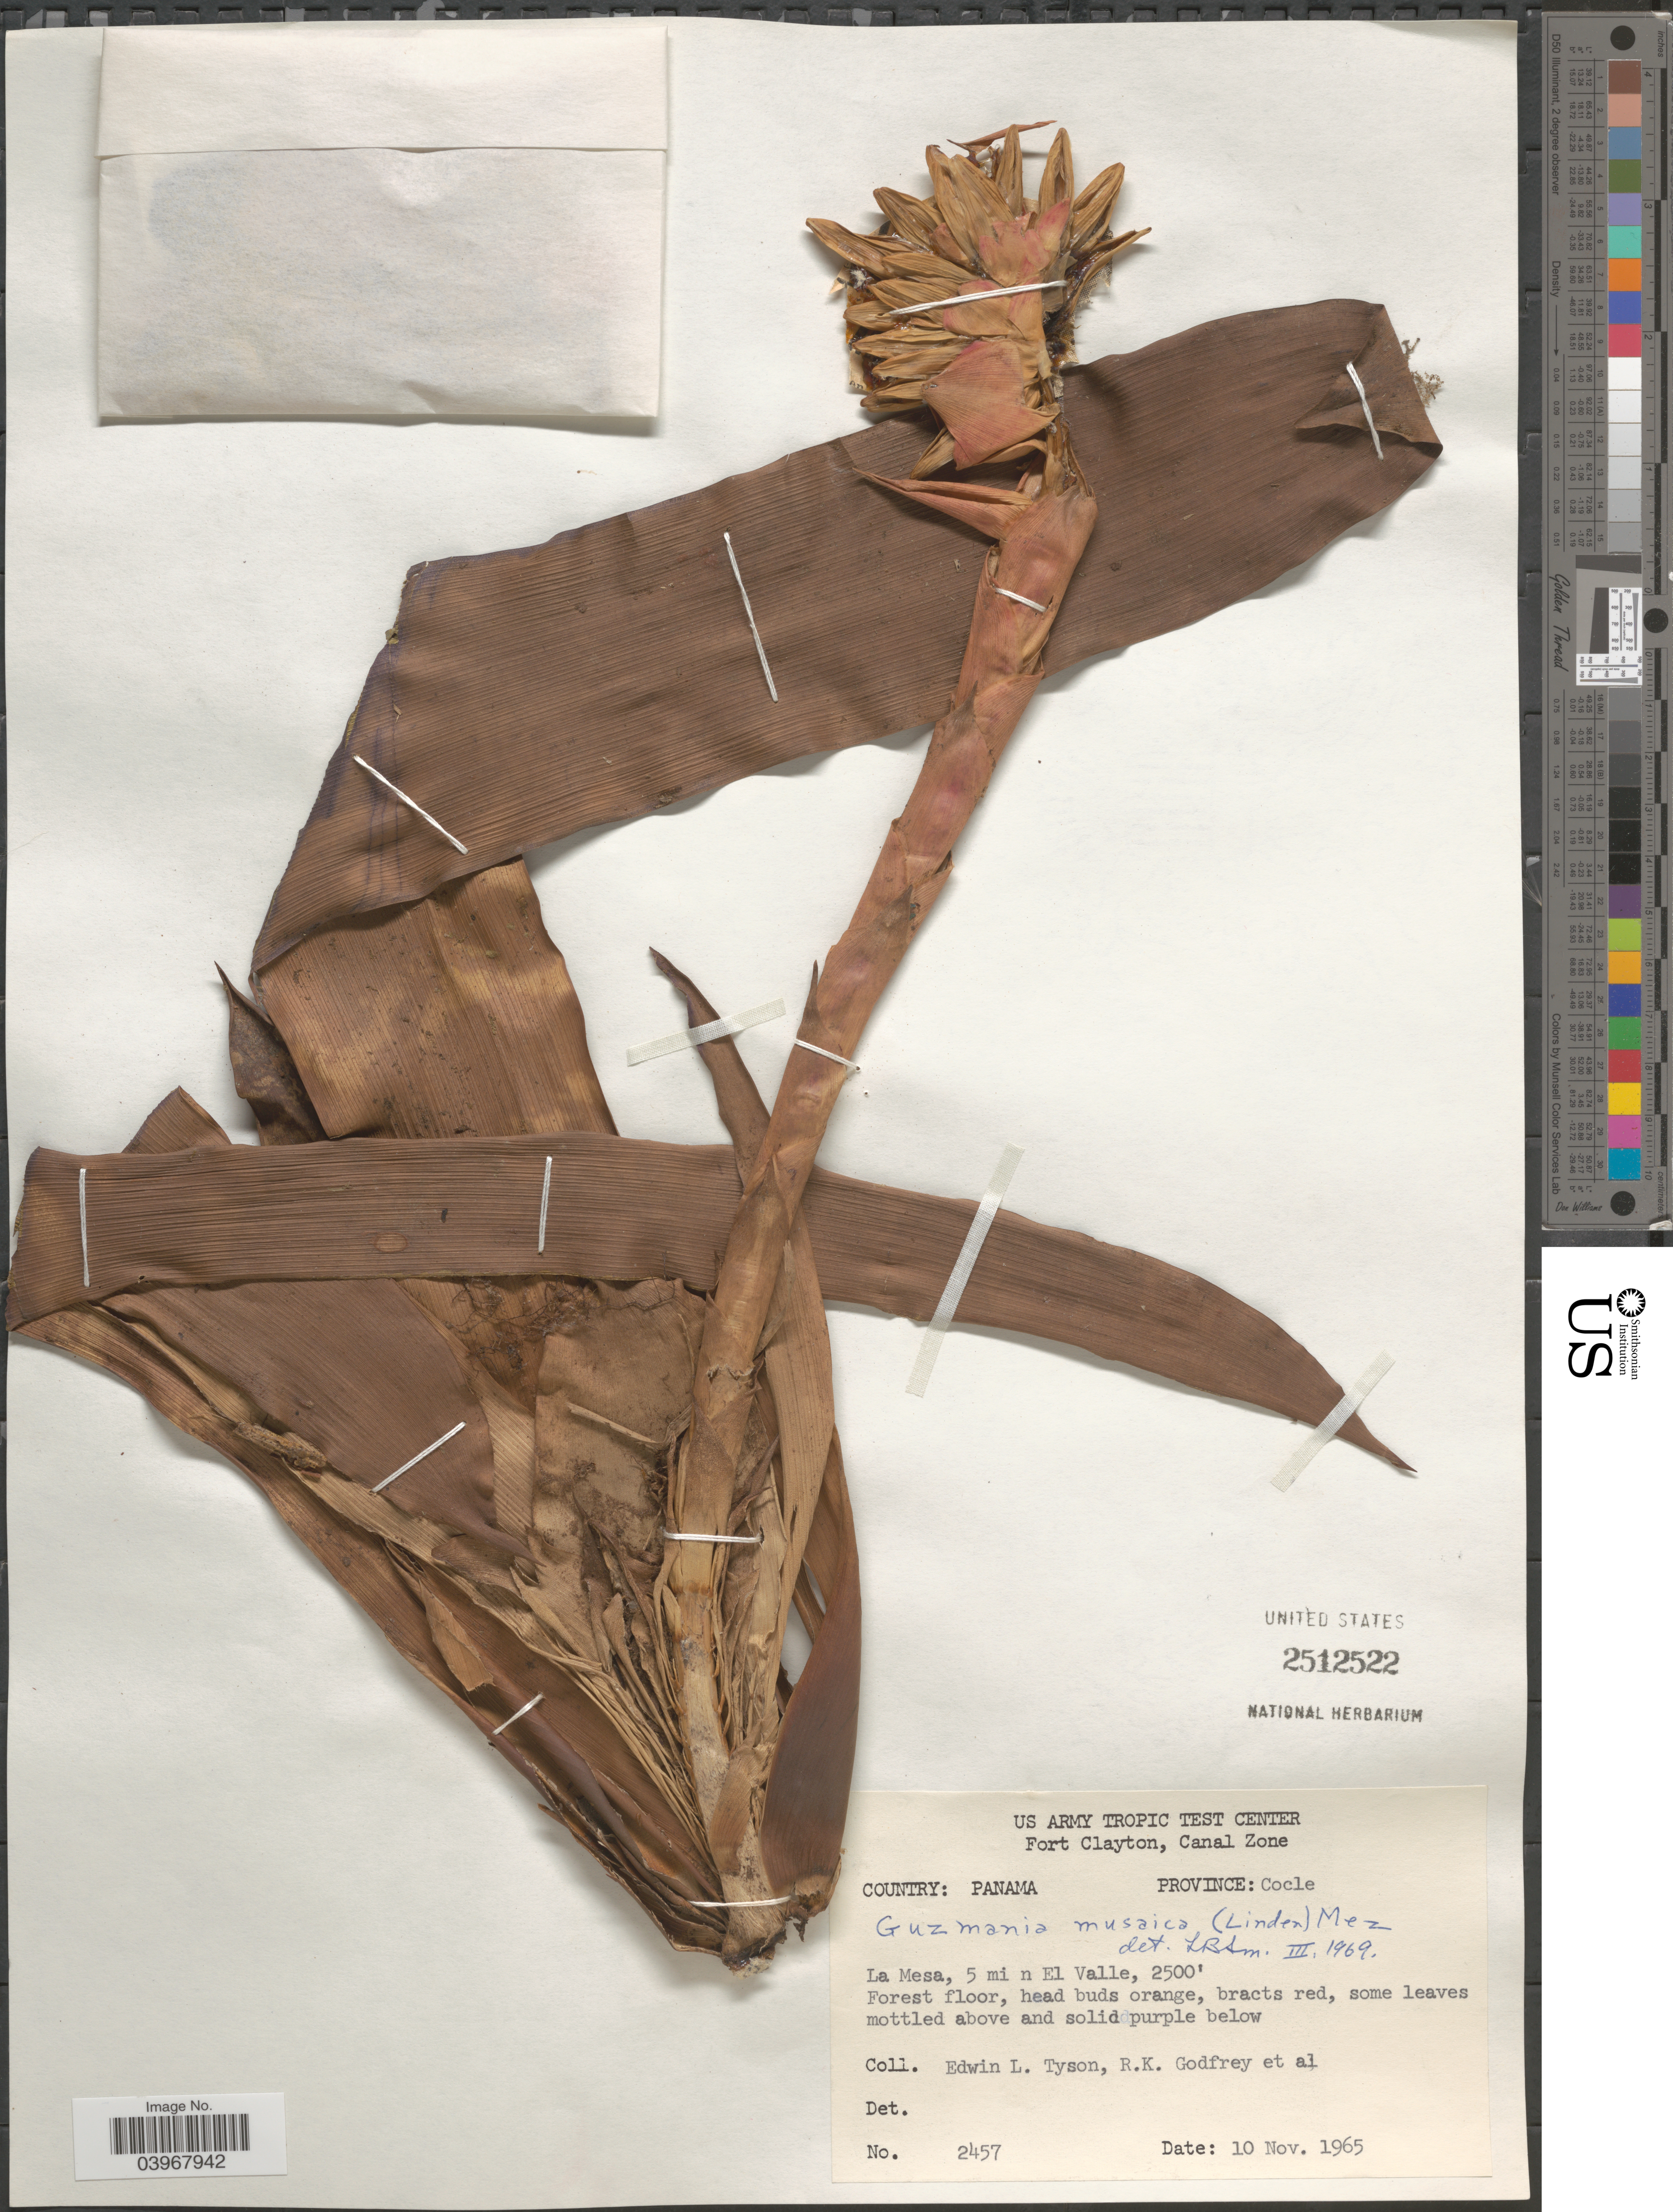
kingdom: Plantae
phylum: Tracheophyta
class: Liliopsida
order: Poales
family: Bromeliaceae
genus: Guzmania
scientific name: Guzmania musaica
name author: (Linden & André) Mez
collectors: E. L. Tyson, R. K. Godfrey & et al.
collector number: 2457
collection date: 1965-11-10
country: Panama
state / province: Cocle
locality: Fort Clayton, Canal Zone. La Mesa, 5 mi. n El Valle.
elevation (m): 762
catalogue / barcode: US 2512522